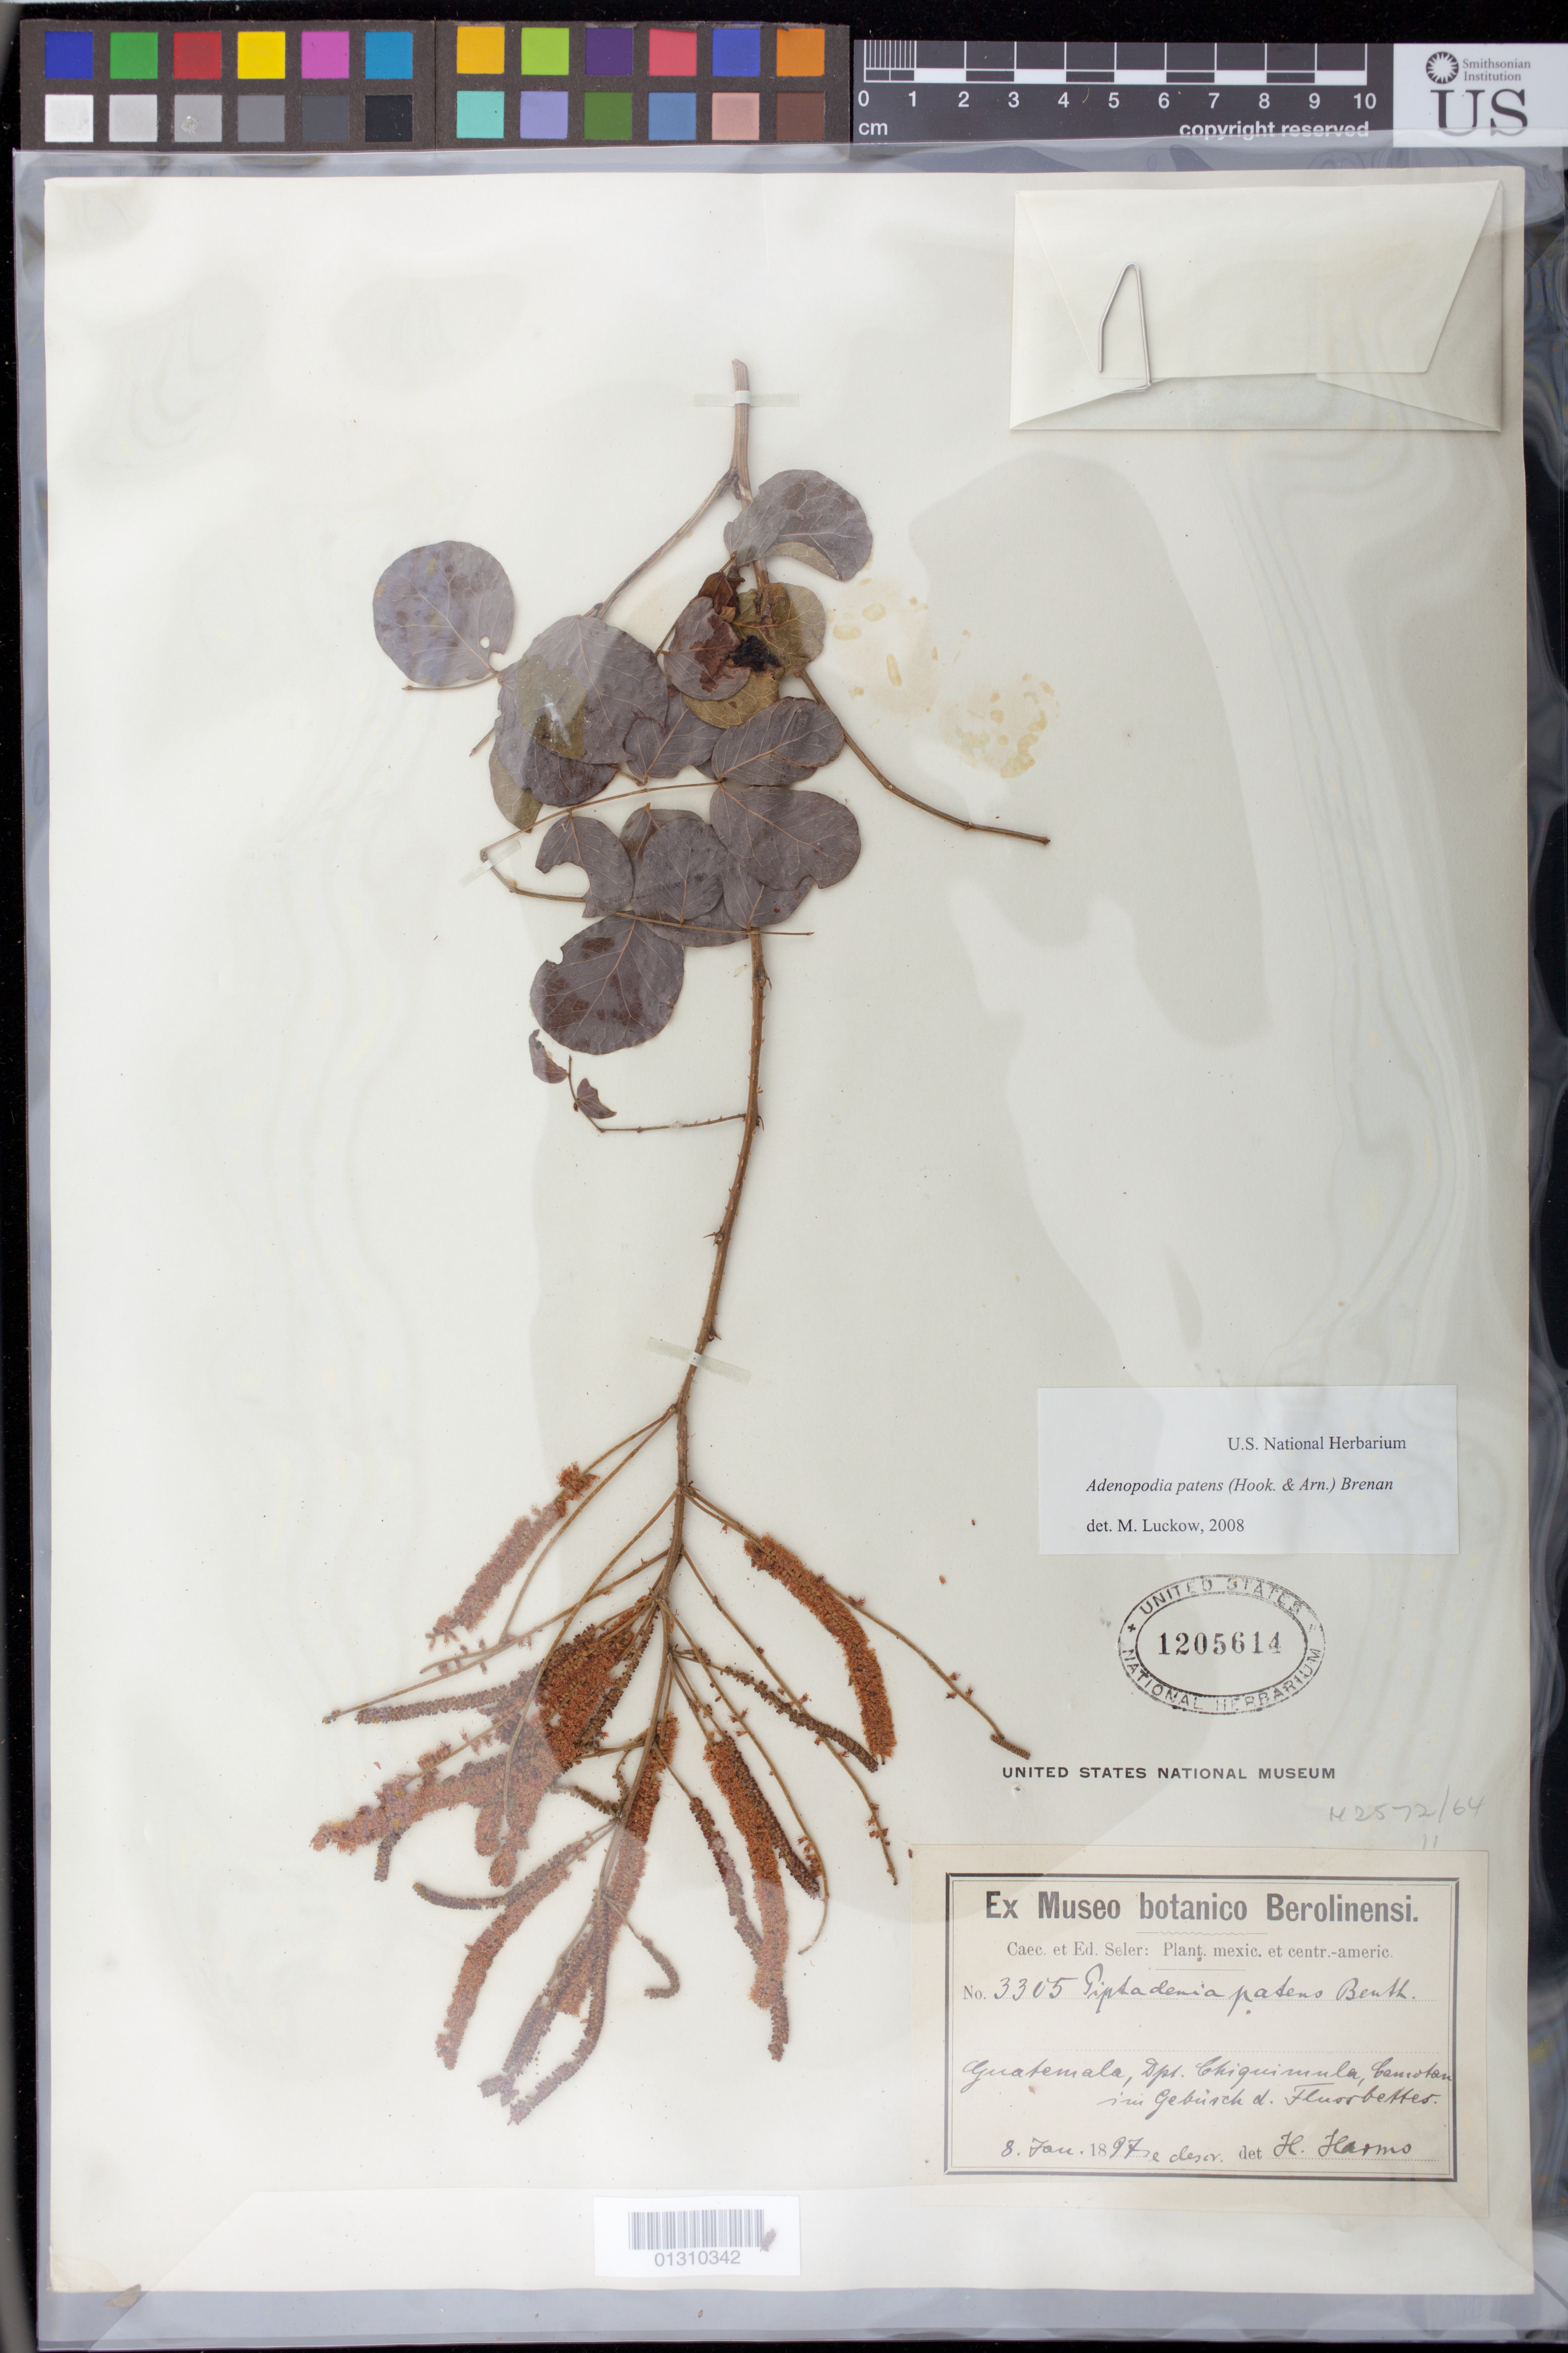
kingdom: Plantae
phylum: Tracheophyta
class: Magnoliopsida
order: Fabales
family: Fabaceae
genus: Adenopodia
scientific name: Adenopodia patens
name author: (Hook. & Arn.) Brenan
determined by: Luckow, M. A.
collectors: E. Seler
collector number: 3305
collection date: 1897-01-08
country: Guatemala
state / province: Chiquimula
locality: Canestan im Gebriach L. Flussbetter*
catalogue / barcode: US 1205614